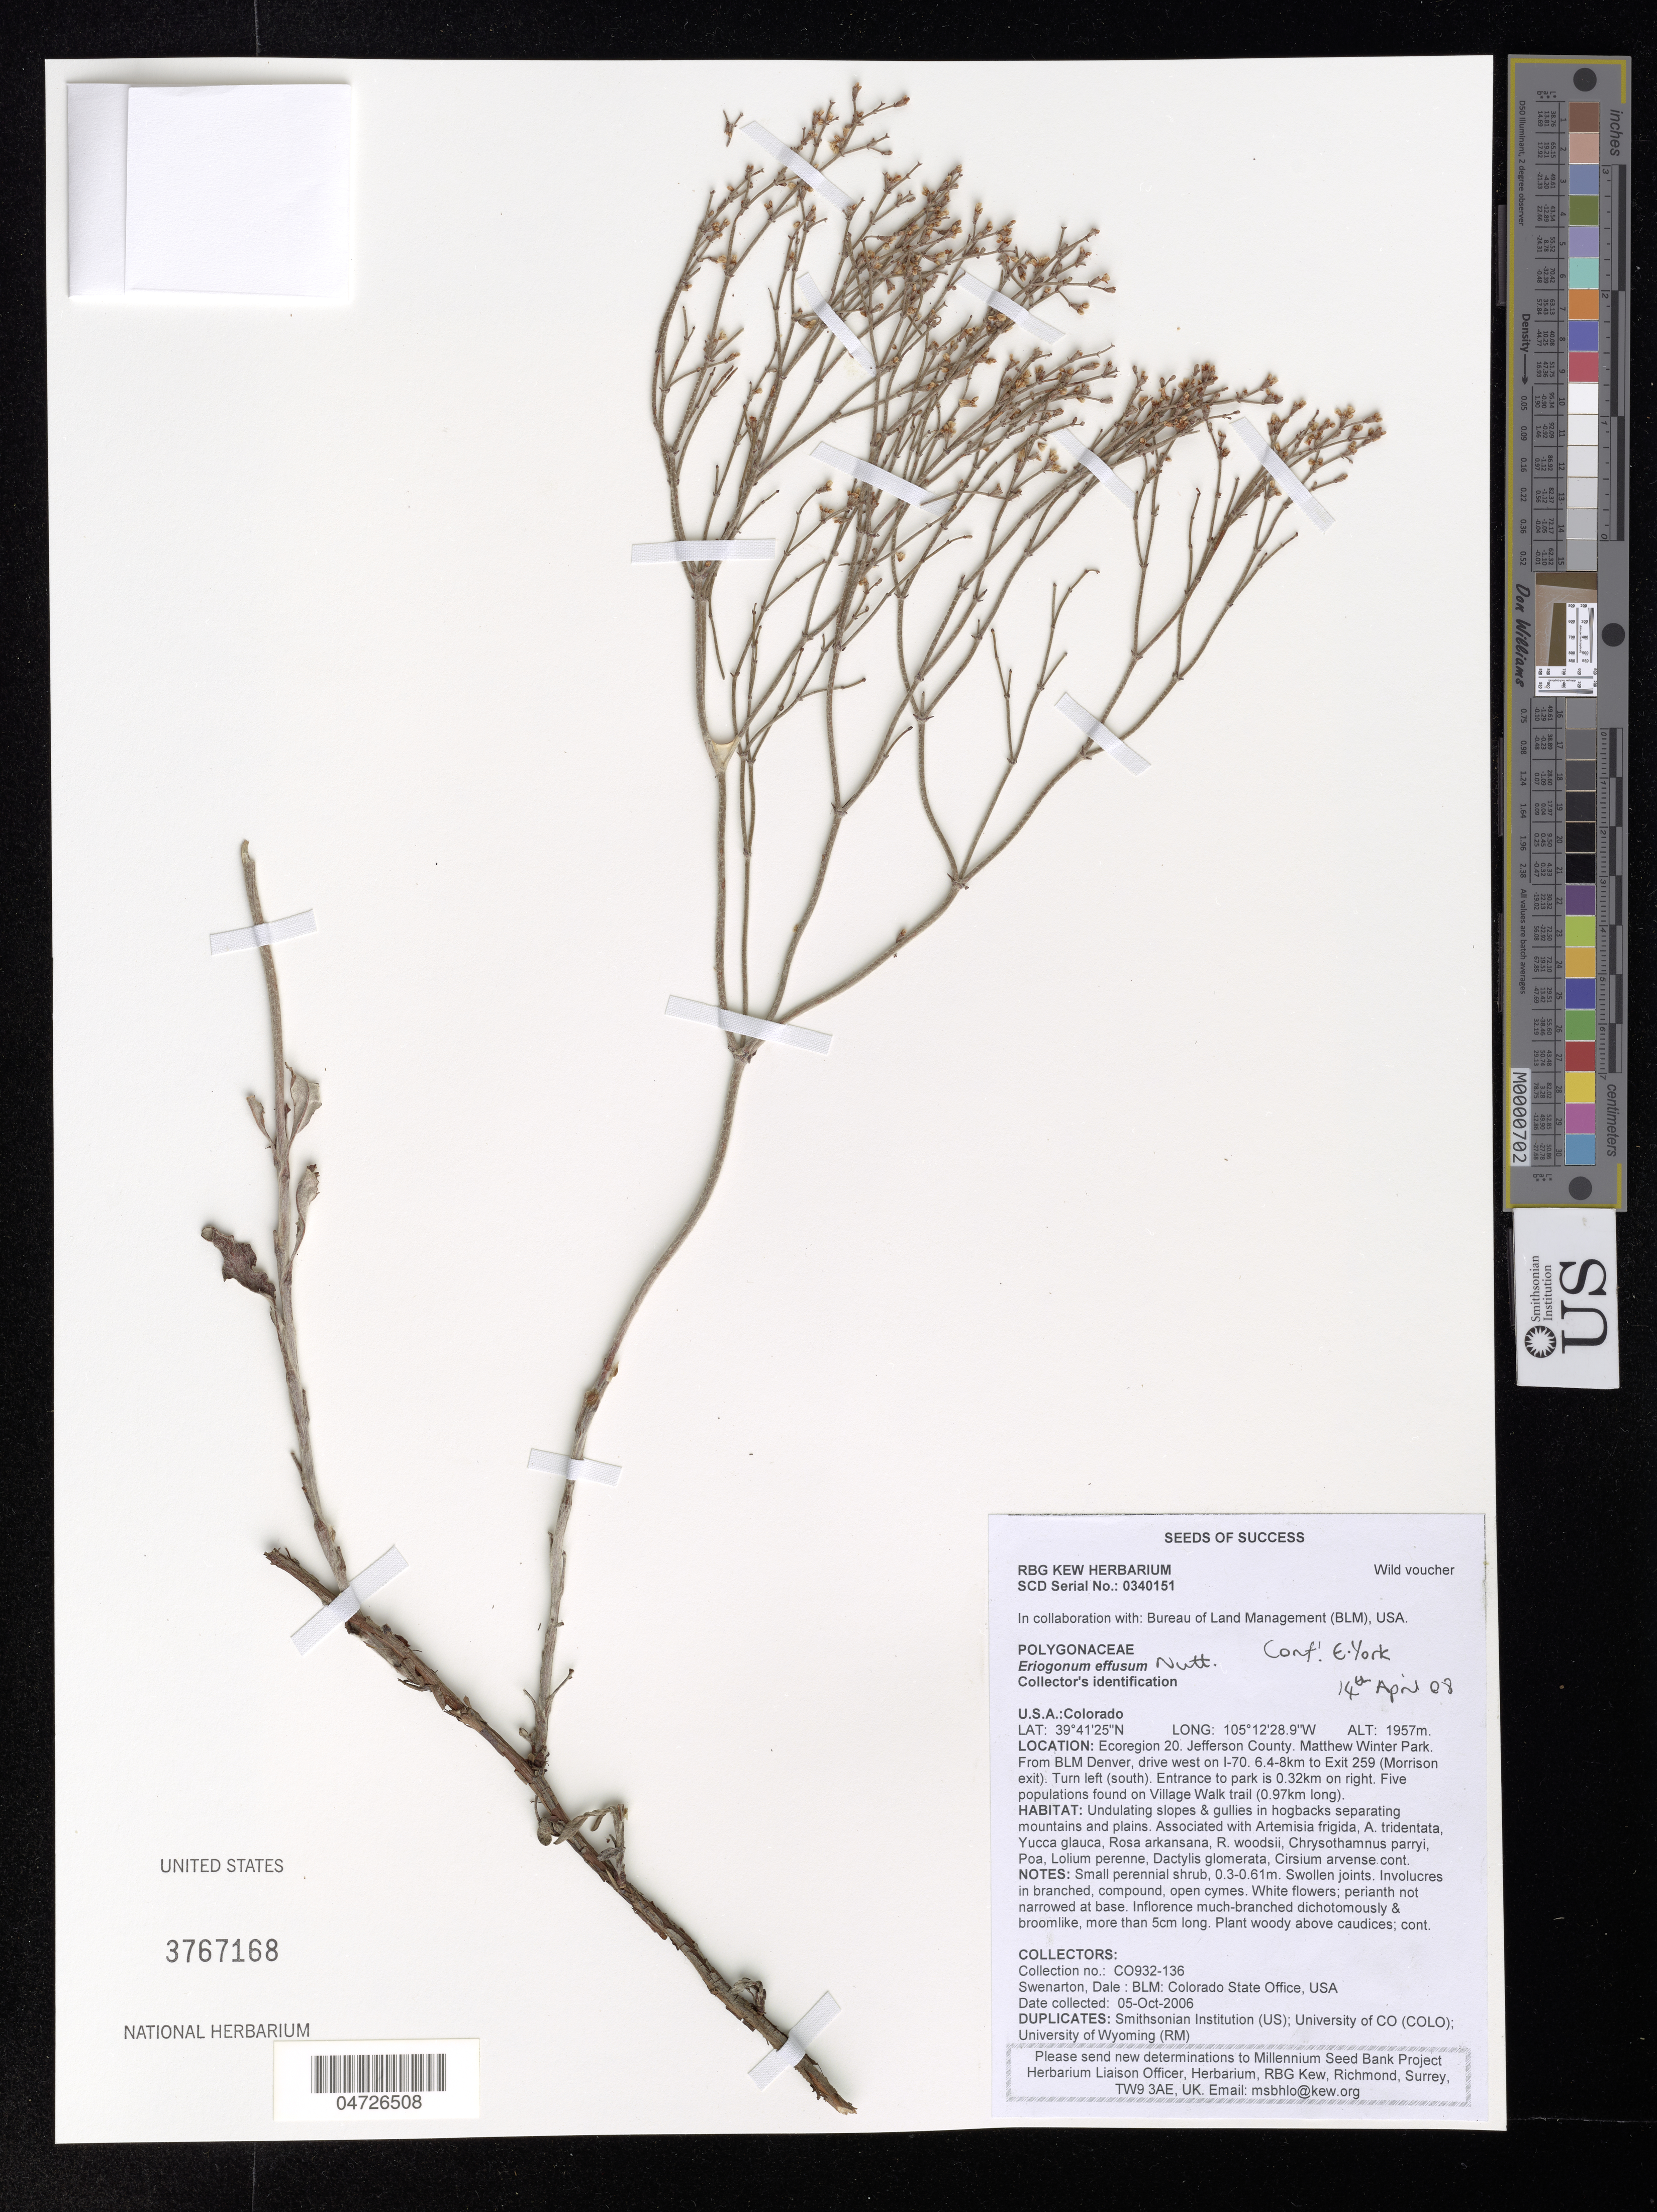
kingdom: Plantae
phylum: Tracheophyta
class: Magnoliopsida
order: Caryophyllales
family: Polygonaceae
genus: Eriogonum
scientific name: Eriogonum effusum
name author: Nutt.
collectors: D. Swenarton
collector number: CO932-136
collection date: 2006-10-05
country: United States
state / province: Colorado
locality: Ecoregion 20. Jefferson County. Matthew Winter Park. From BLM Denver, drive west on I-70. 6.4-8km to Exit 259 (Morrison exit). Turn left (south). Entrance to park is 0.32km on right. Found on Village Walk trail (0.97km long).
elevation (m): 1957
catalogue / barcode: US 3767168